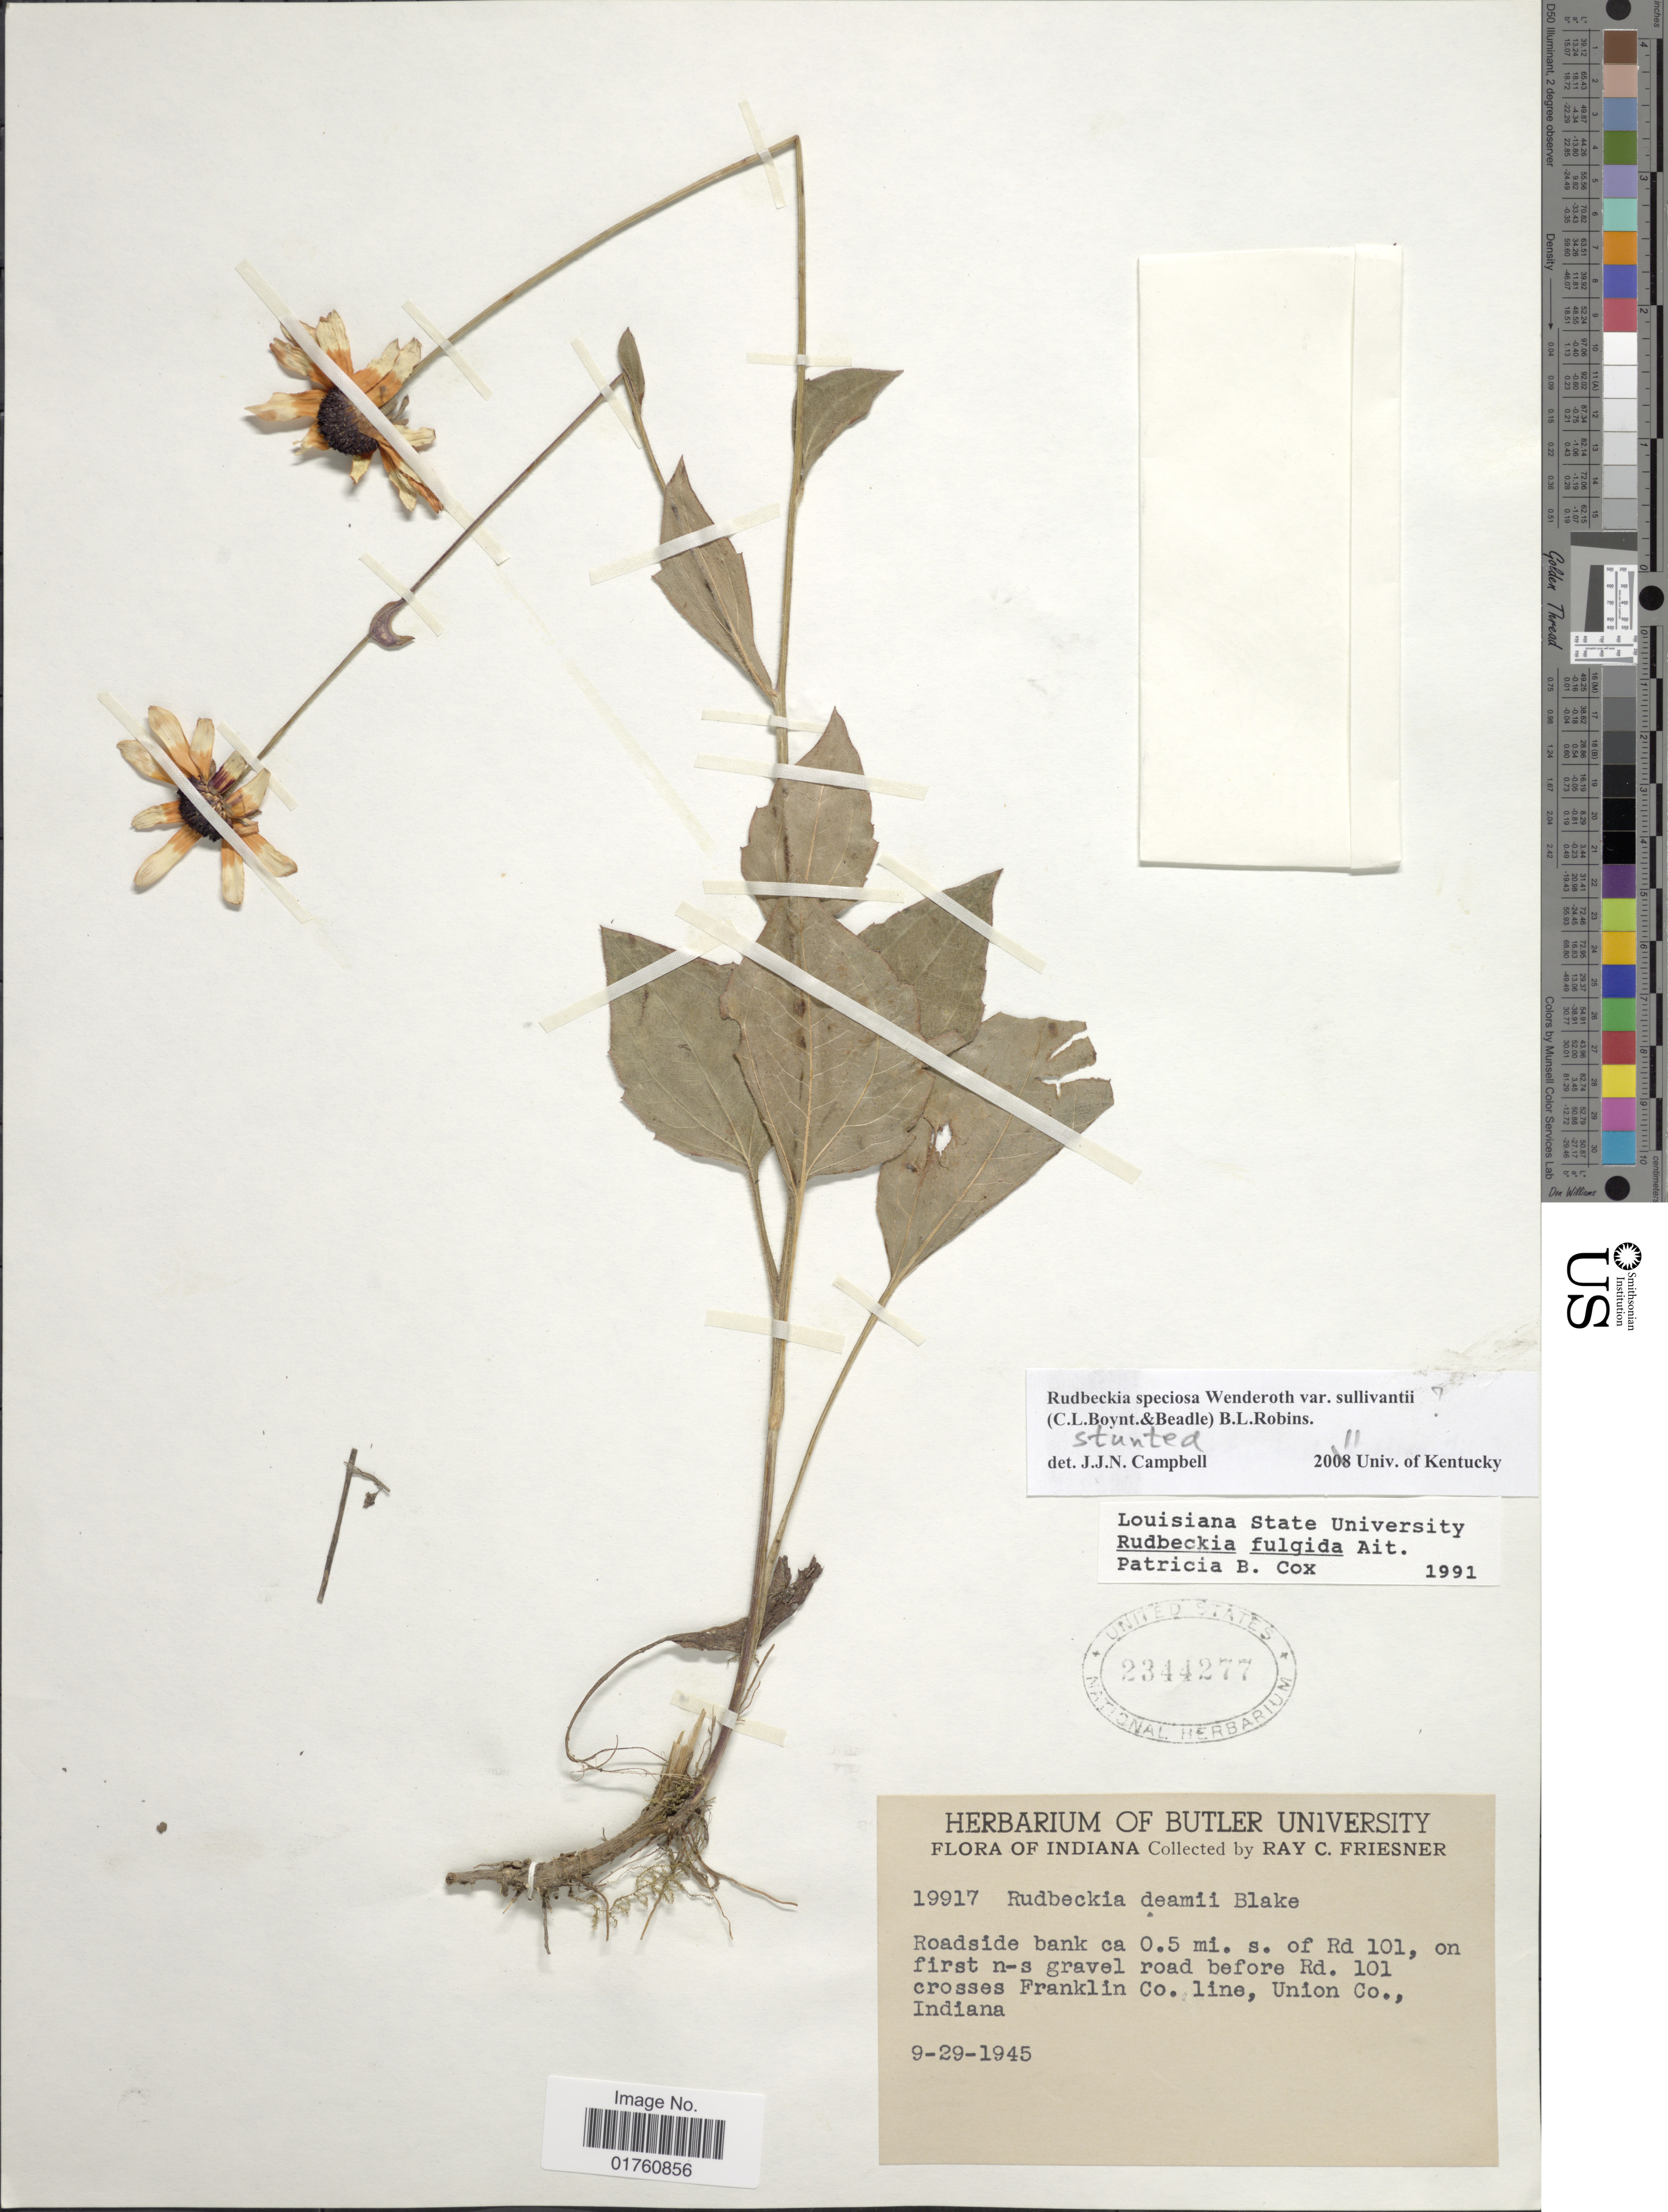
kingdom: Plantae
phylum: Tracheophyta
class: Magnoliopsida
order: Asterales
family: Asteraceae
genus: Rudbeckia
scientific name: Rudbeckia fulgida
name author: Aiton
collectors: R. Friesner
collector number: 19917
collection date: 1945-09-29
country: United States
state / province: Indiana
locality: Roadside bank ca 0.5 mi. s. of Rd 101, on first n-s gravel road before Rd. 101 croses FRanklin Co. line, Union Co., Indiana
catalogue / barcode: US 2344277